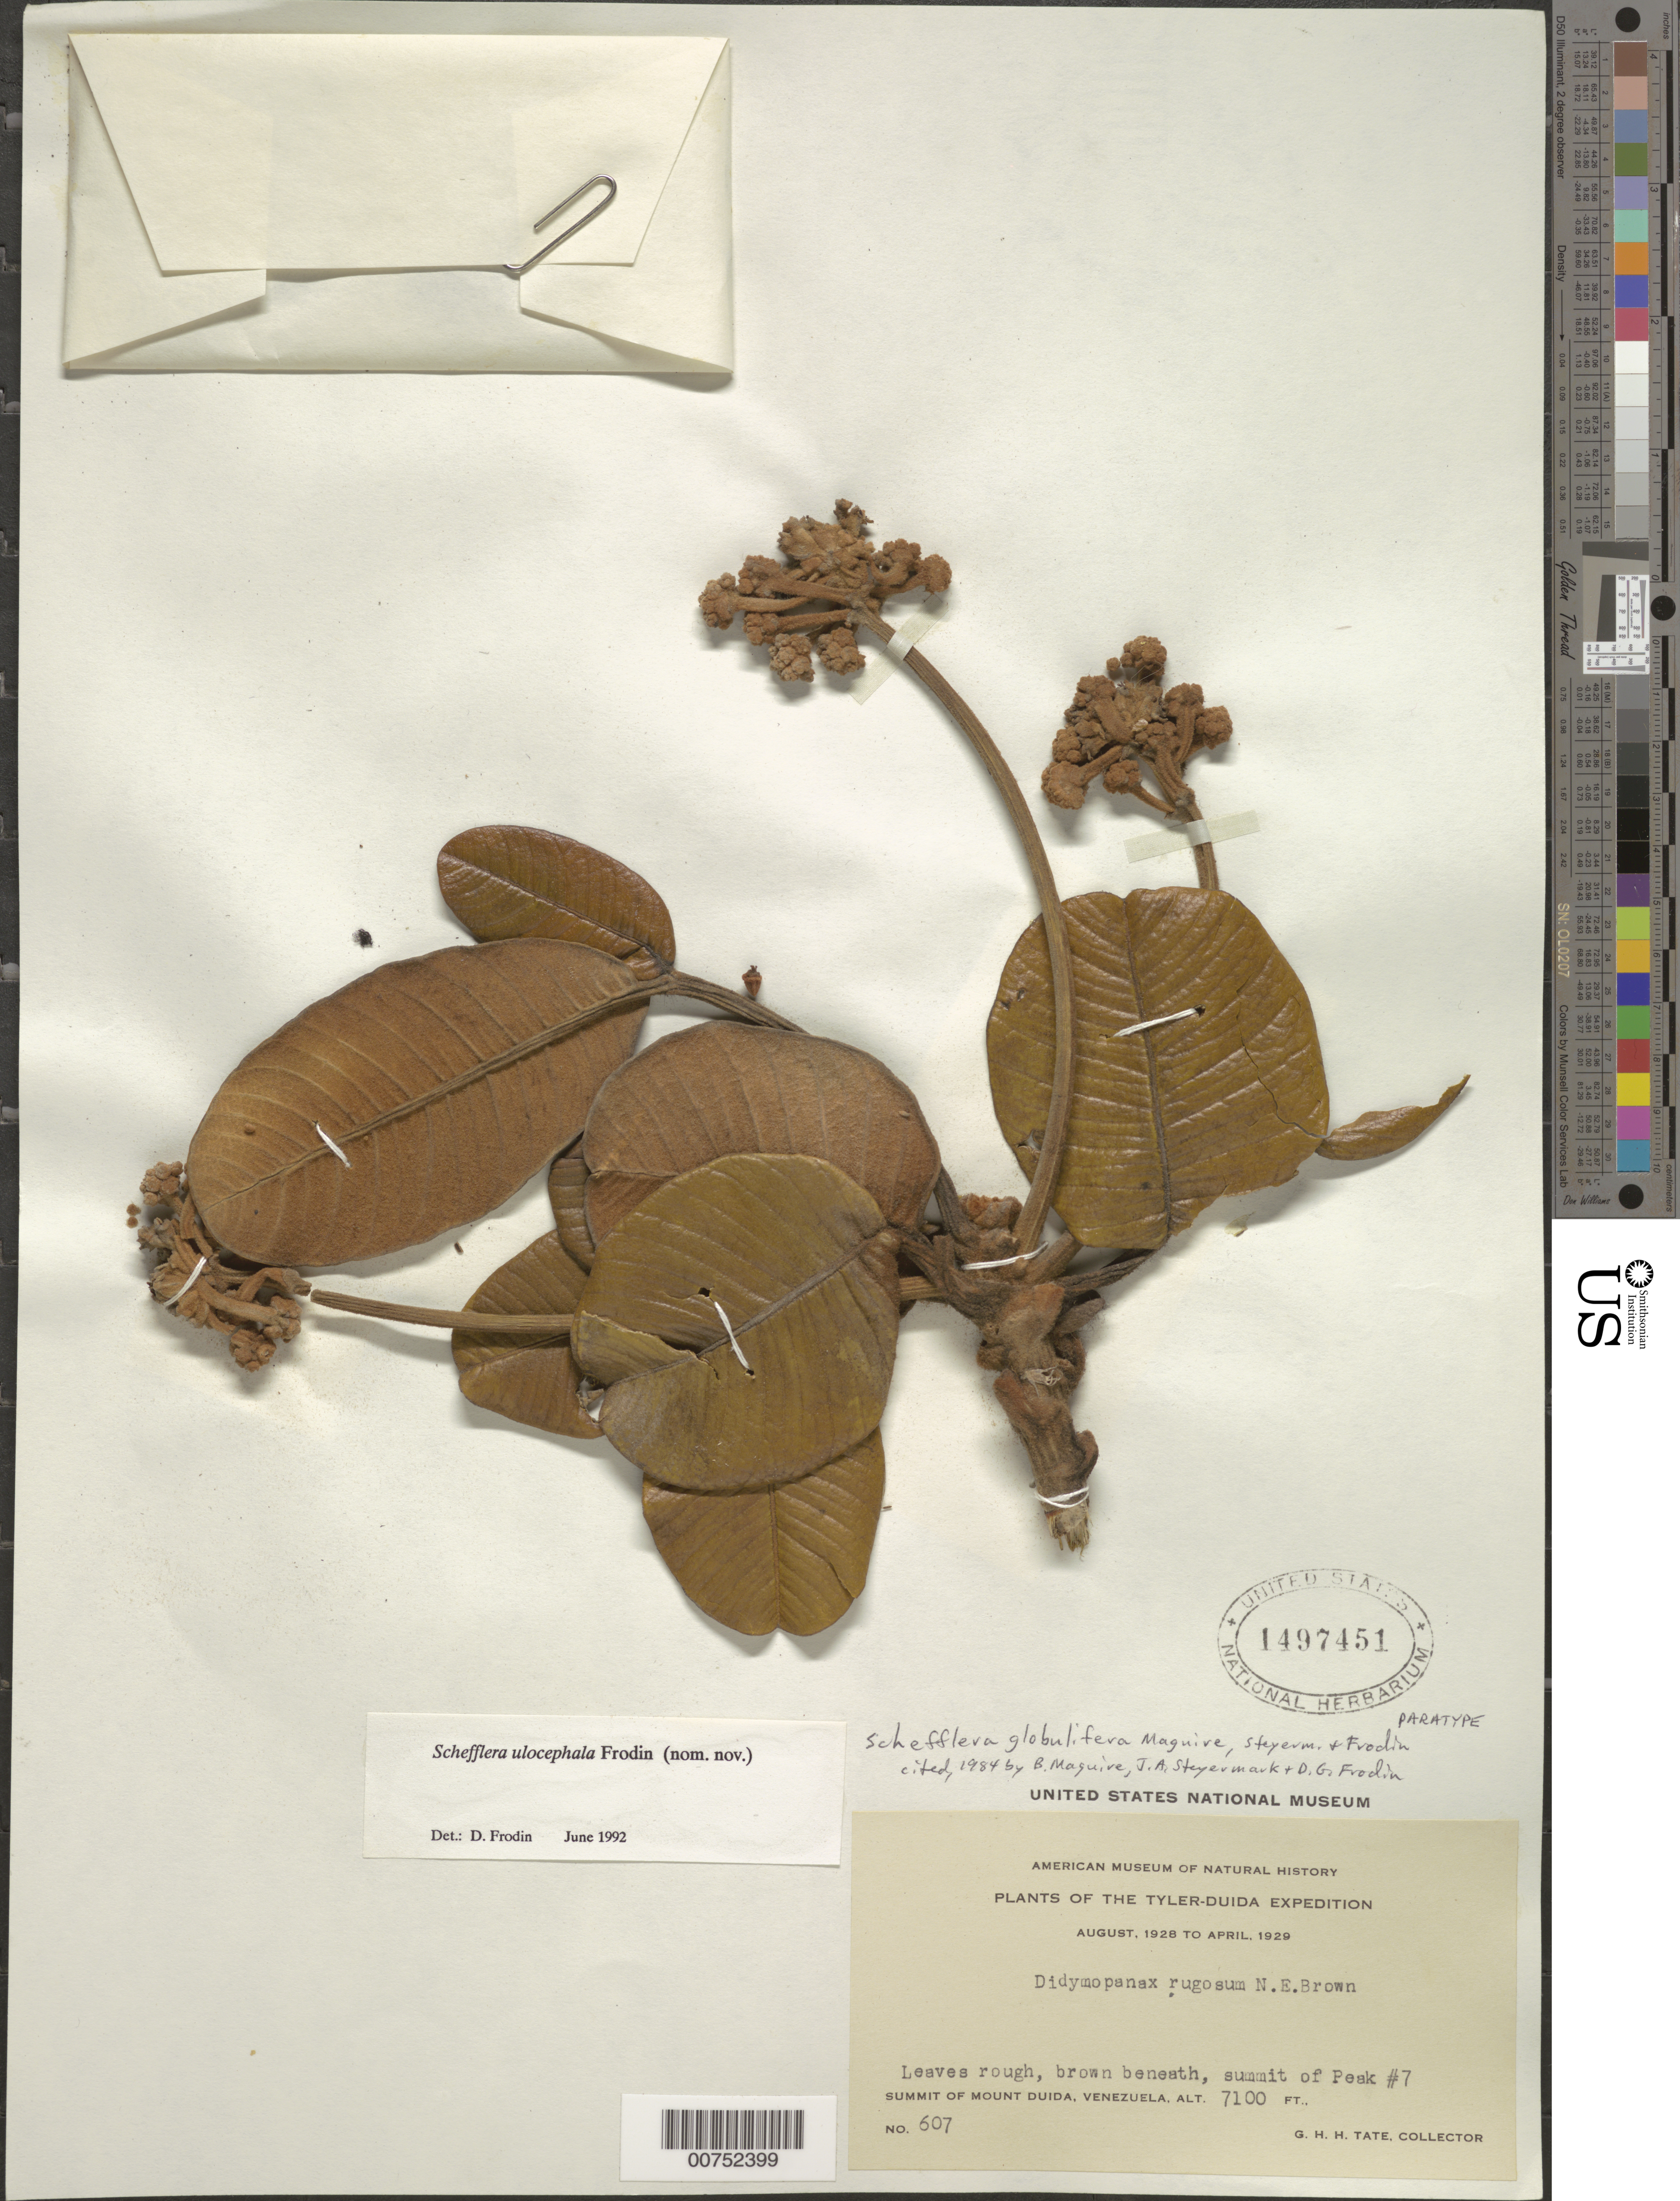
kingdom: Plantae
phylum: Tracheophyta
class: Magnoliopsida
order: Apiales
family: Araliaceae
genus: Schefflera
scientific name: Schefflera ulocephala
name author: Frodin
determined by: Frodin, D. G.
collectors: G. H. H.Tate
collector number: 607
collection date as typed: Aug-28 to Apr-29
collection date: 1928-08/1929-04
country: Venezuela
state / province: Amazonas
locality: Mount Duida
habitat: Summit of peak #7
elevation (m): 2164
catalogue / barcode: US 1497451